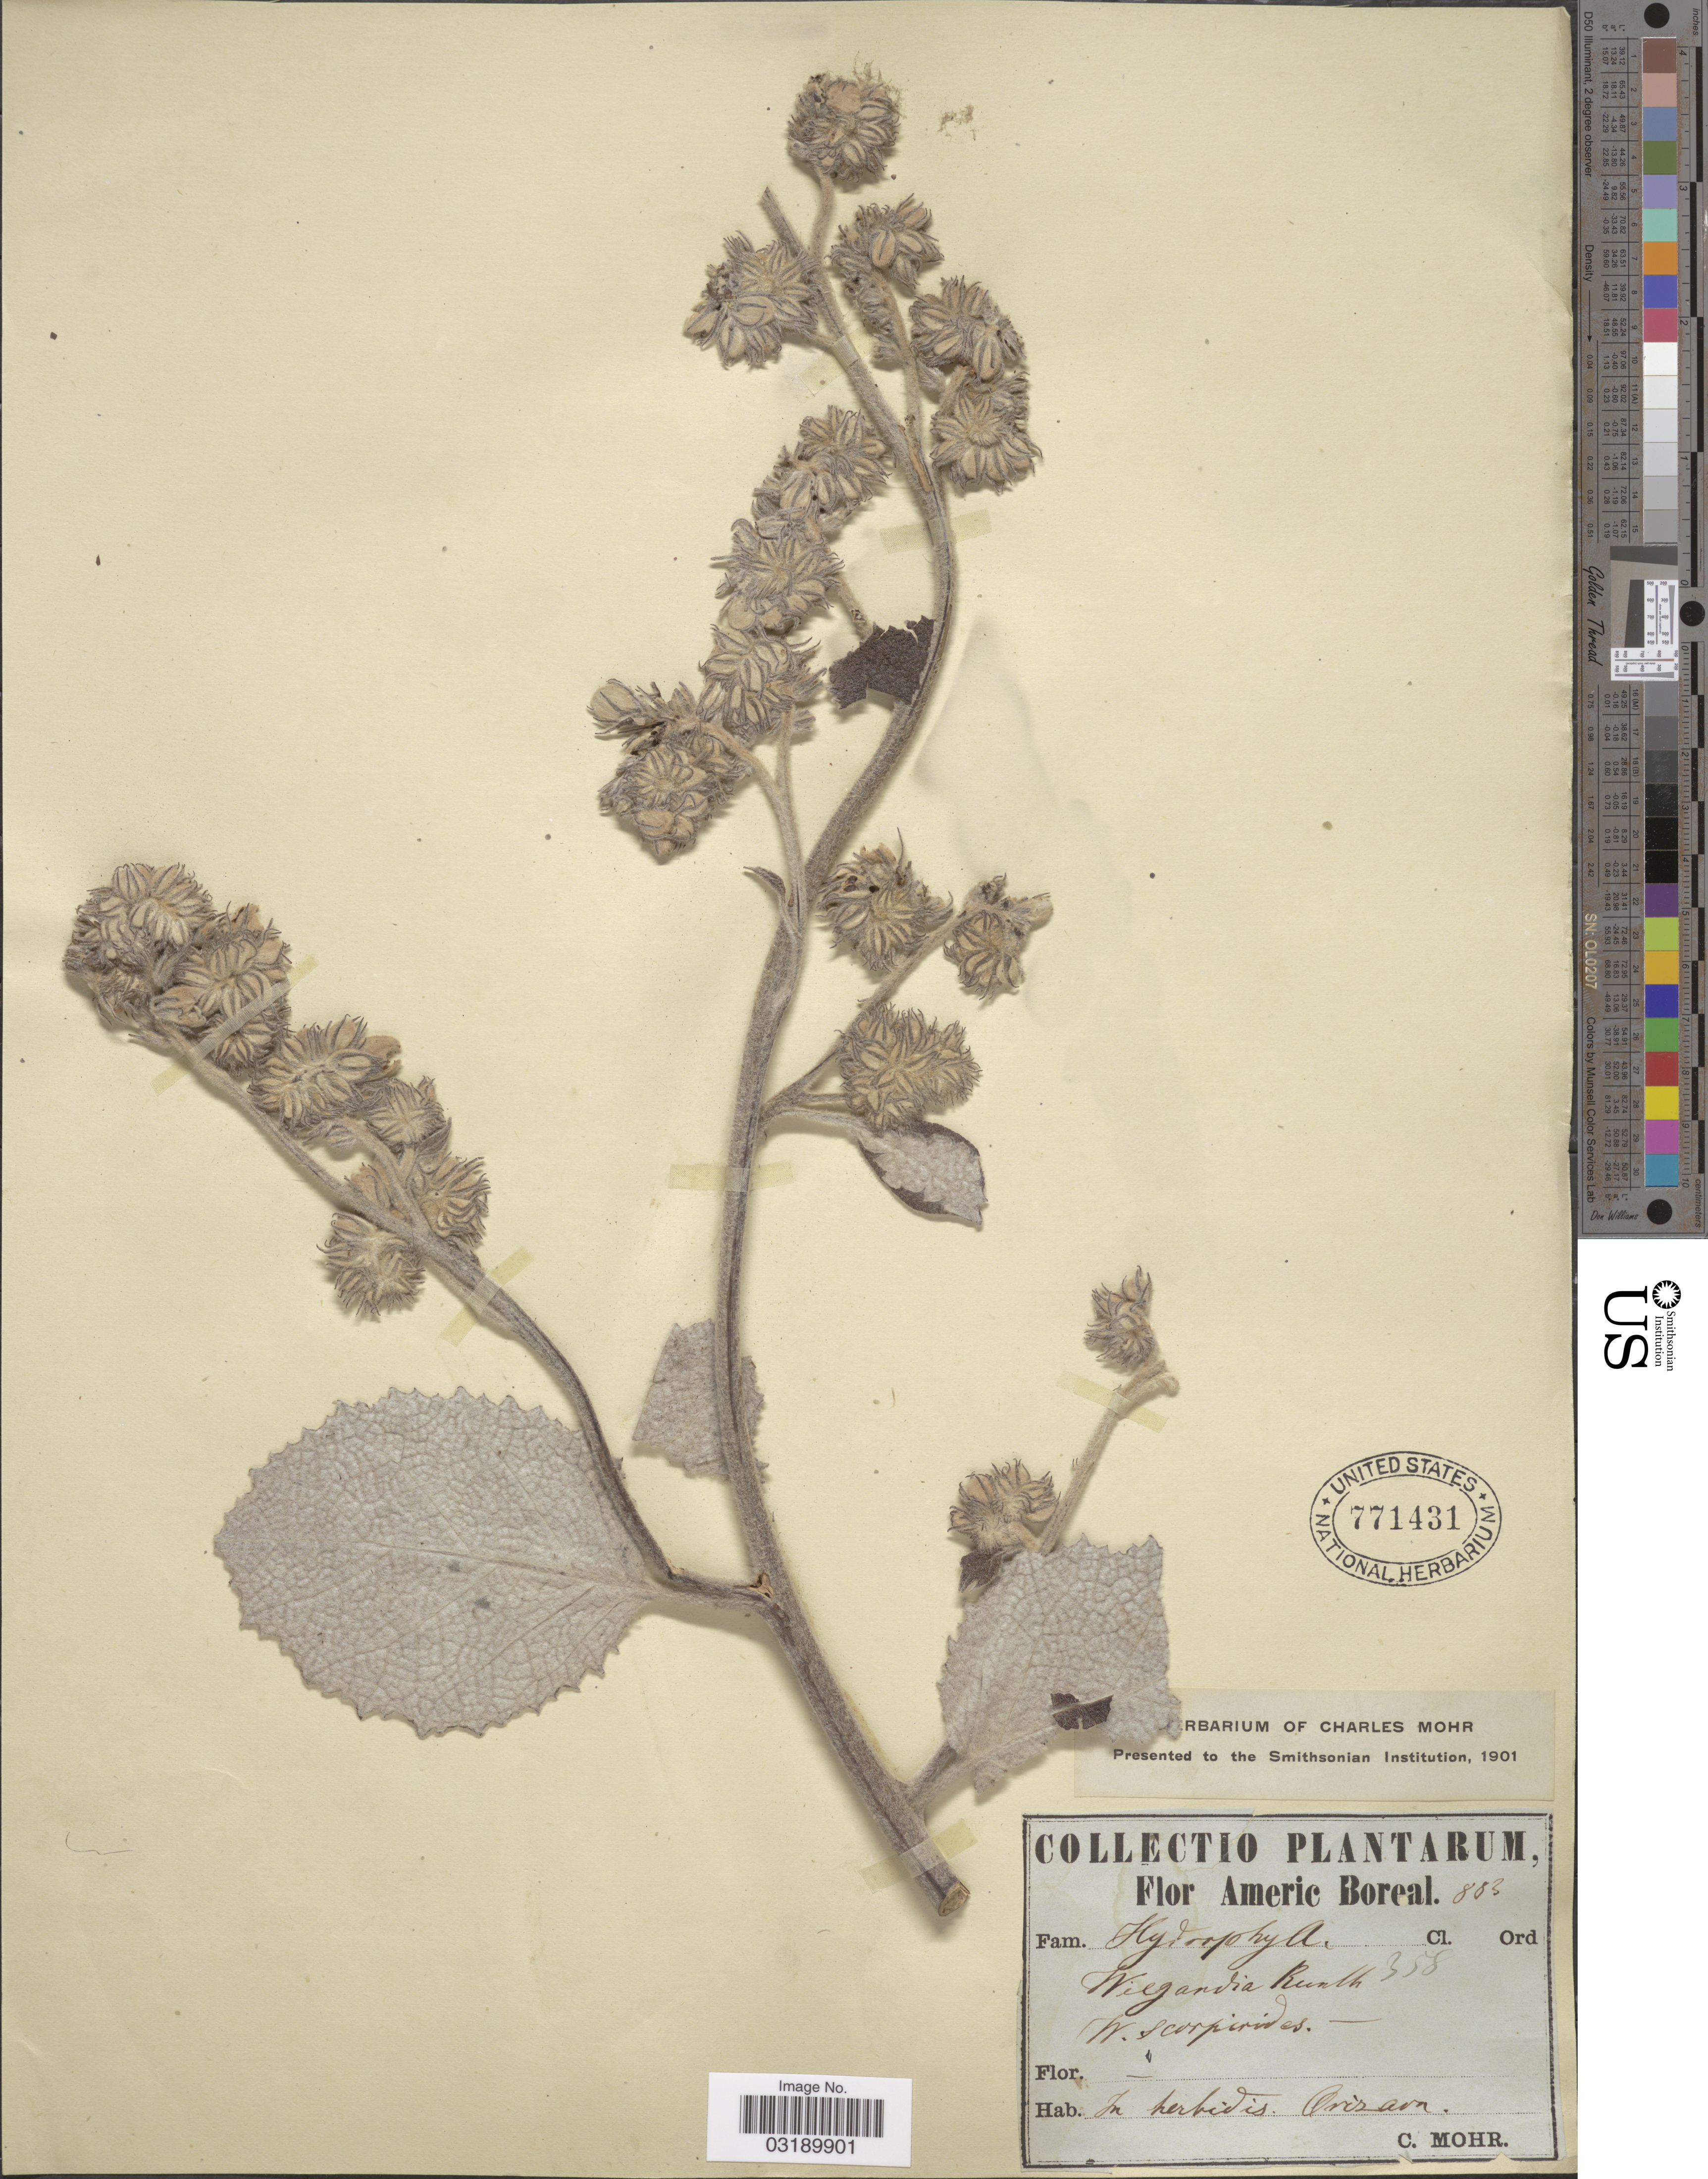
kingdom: Plantae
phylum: Tracheophyta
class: Magnoliopsida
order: Boraginales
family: Namaceae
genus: Wigandia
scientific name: Wigandia scorpioides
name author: Choisy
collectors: Mohr, C. T. (herbarium)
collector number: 358?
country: Mexico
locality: Americ Boreal. Orizava.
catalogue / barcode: US 771431